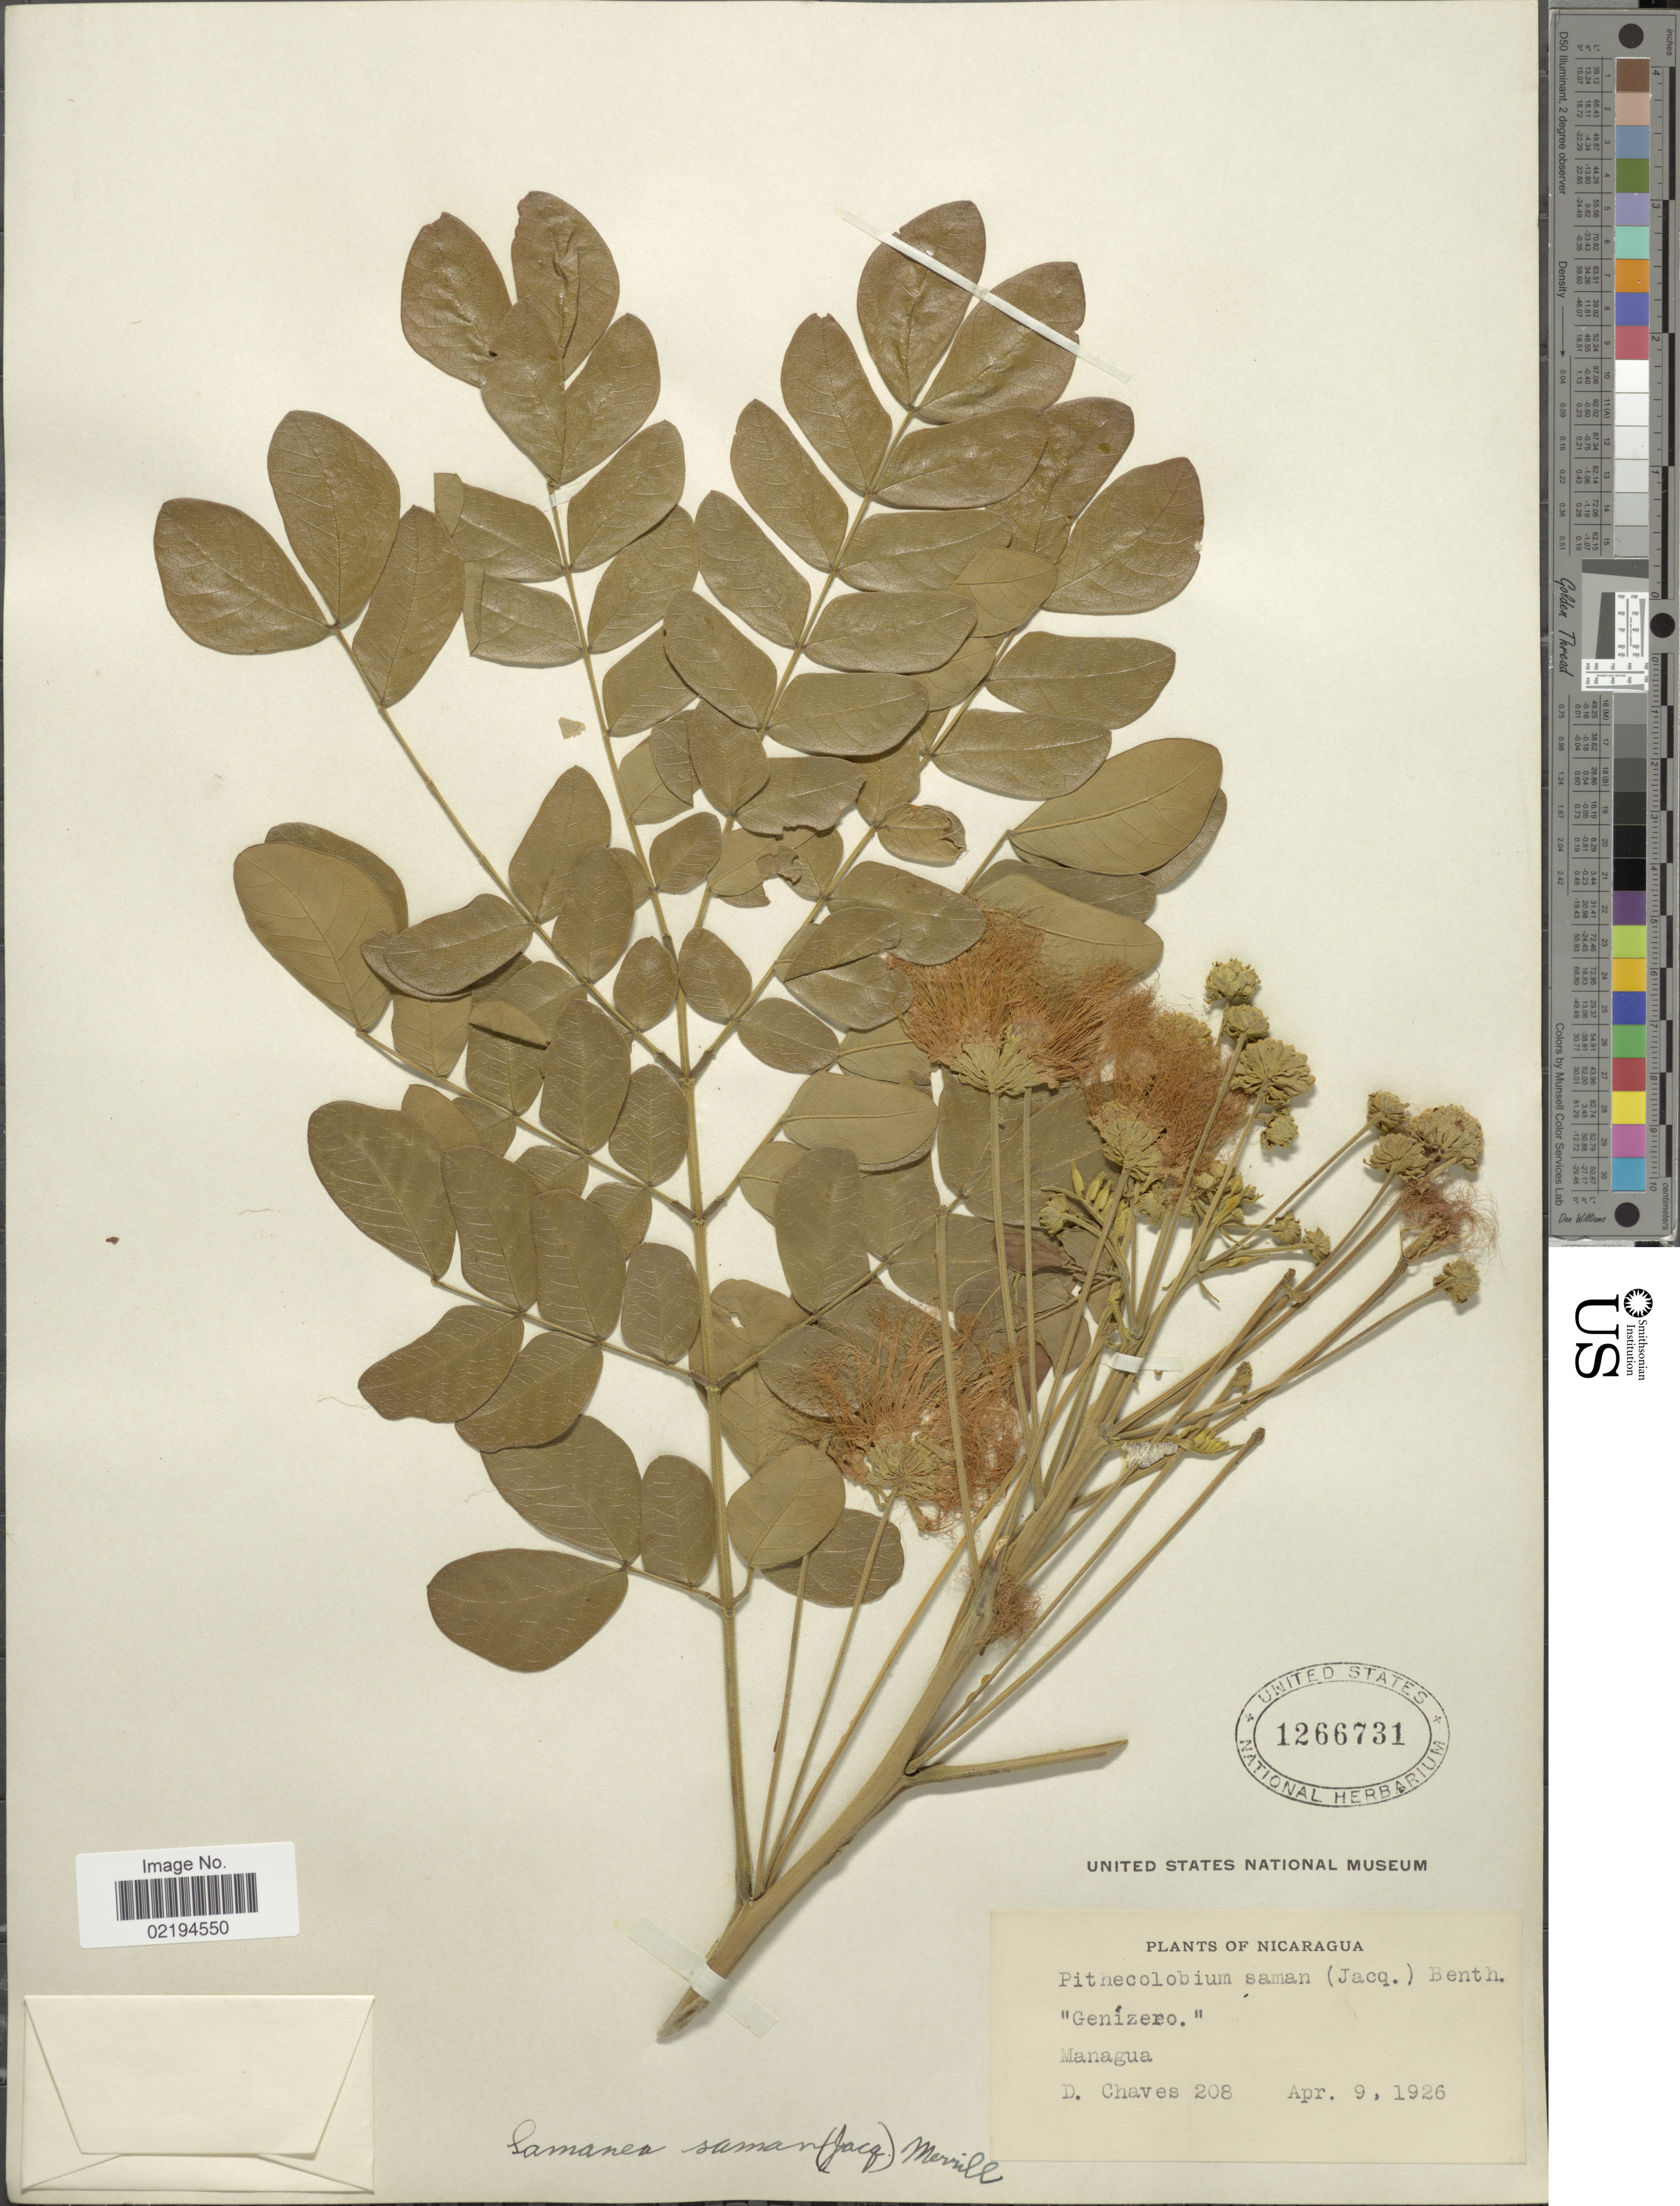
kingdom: Plantae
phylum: Tracheophyta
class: Magnoliopsida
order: Fabales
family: Fabaceae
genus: Samanea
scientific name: Samanea saman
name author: (Jacq.) Merr.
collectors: D. Chaves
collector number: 208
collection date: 1926-04-09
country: Nicaragua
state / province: Managua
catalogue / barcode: US 1266731